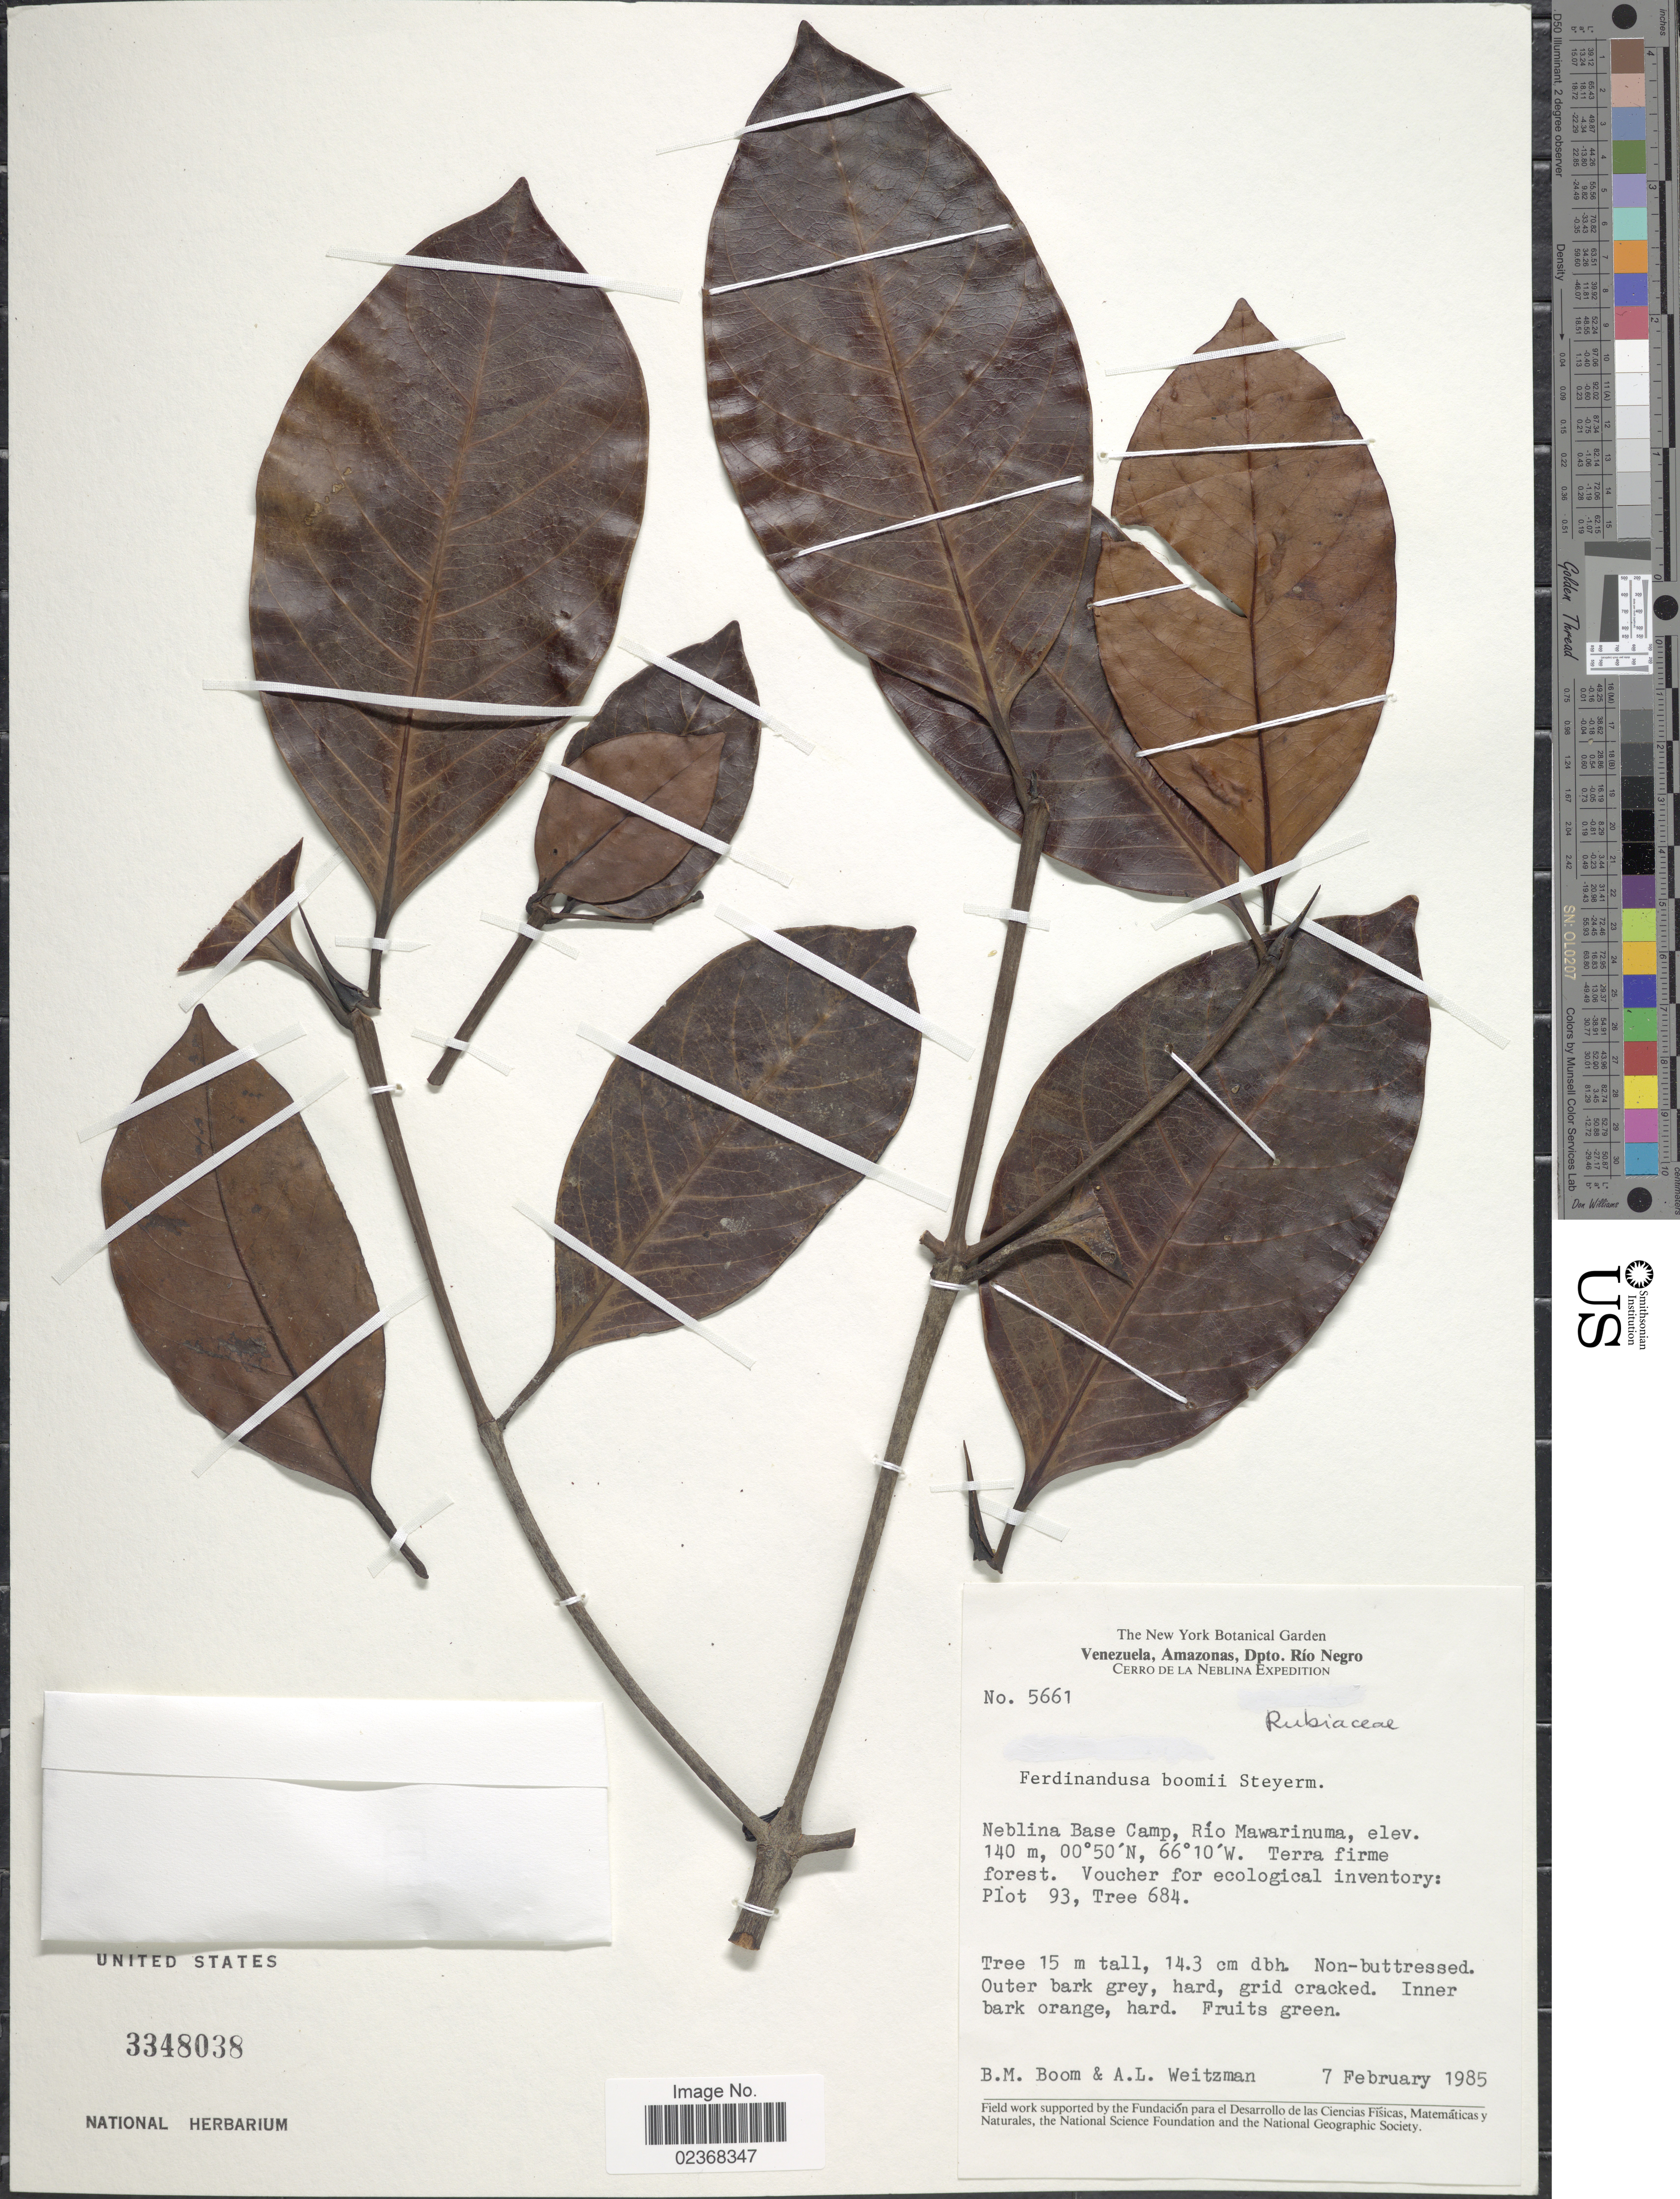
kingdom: Plantae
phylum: Tracheophyta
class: Magnoliopsida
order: Gentianales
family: Rubiaceae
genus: Ferdinandusa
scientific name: Ferdinandusa boomii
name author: Steyerm.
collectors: B. M. Boom & A. L. Weitzman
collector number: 5661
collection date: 1985-02-07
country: Venezuela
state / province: Amazonas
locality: Dpto. Rio Negro, Neblina Base Camp, Rio Mawarinuma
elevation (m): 140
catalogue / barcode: US 3348038